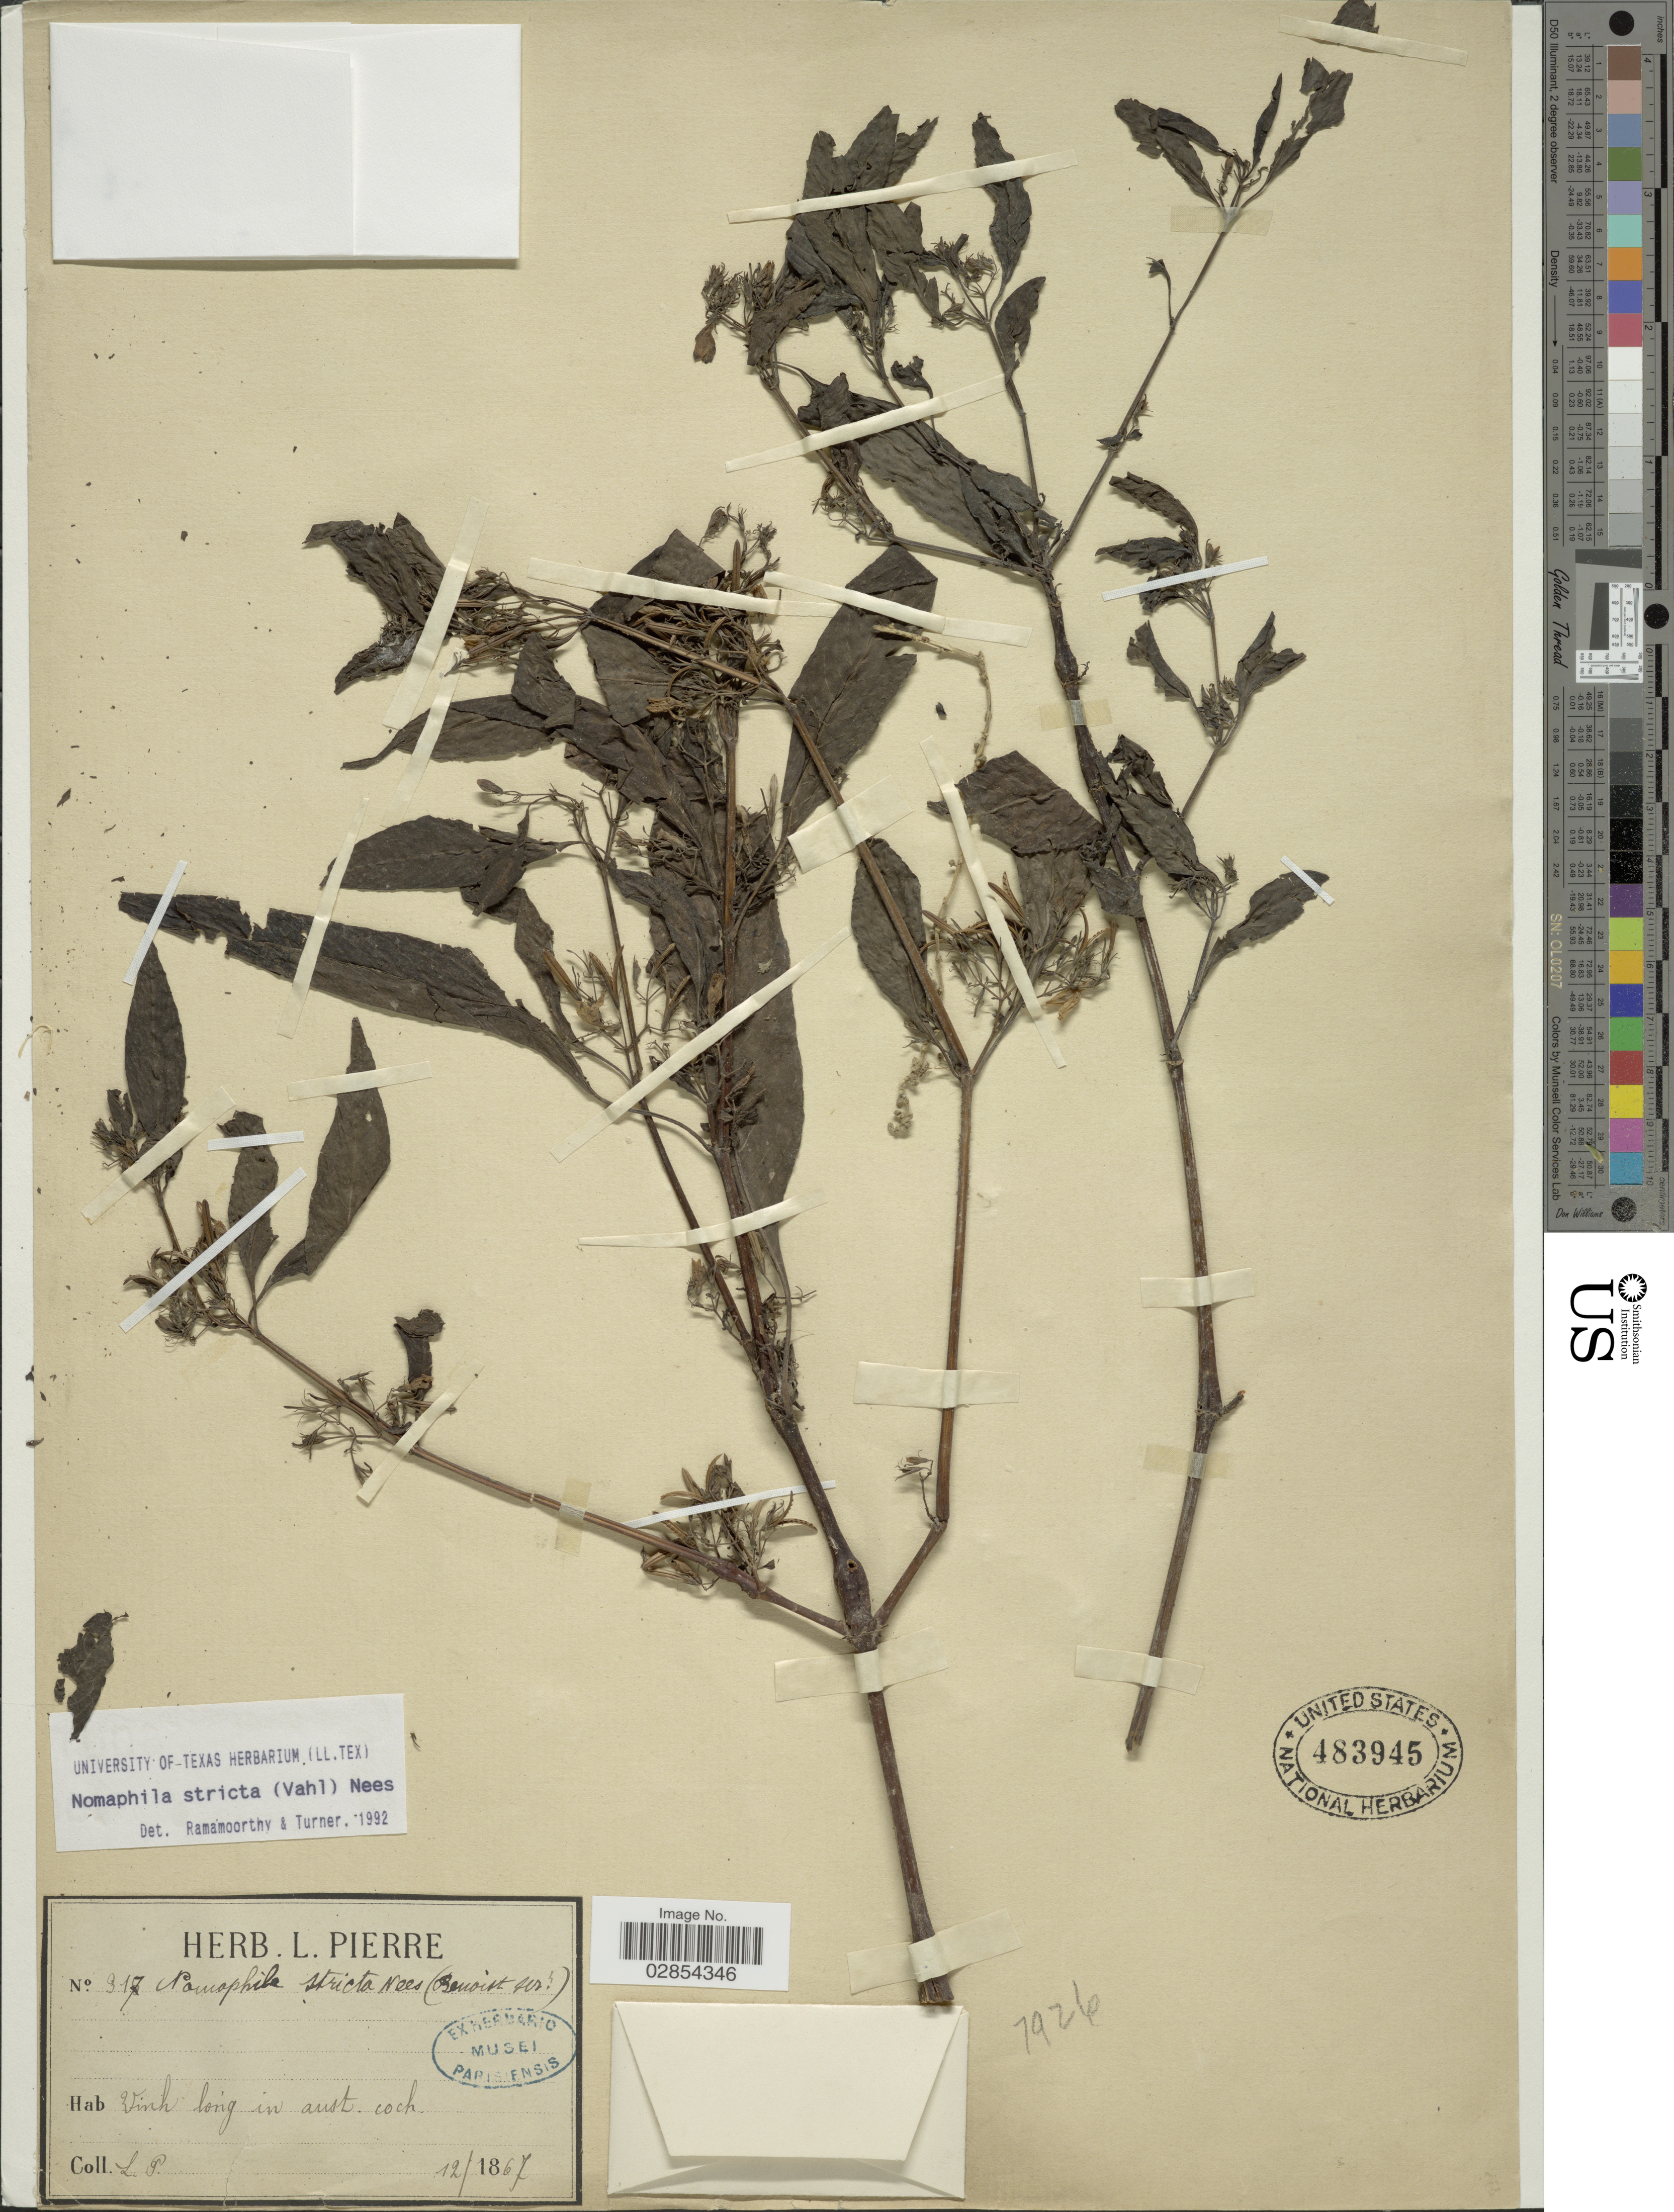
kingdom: Plantae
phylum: Tracheophyta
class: Magnoliopsida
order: Lamiales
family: Acanthaceae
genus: Hygrophila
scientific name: Hygrophila stricta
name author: Lindau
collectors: L. Pierre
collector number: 917*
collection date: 1967-12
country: Vietnam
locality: Winh long in aust. coch.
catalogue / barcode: US 483945